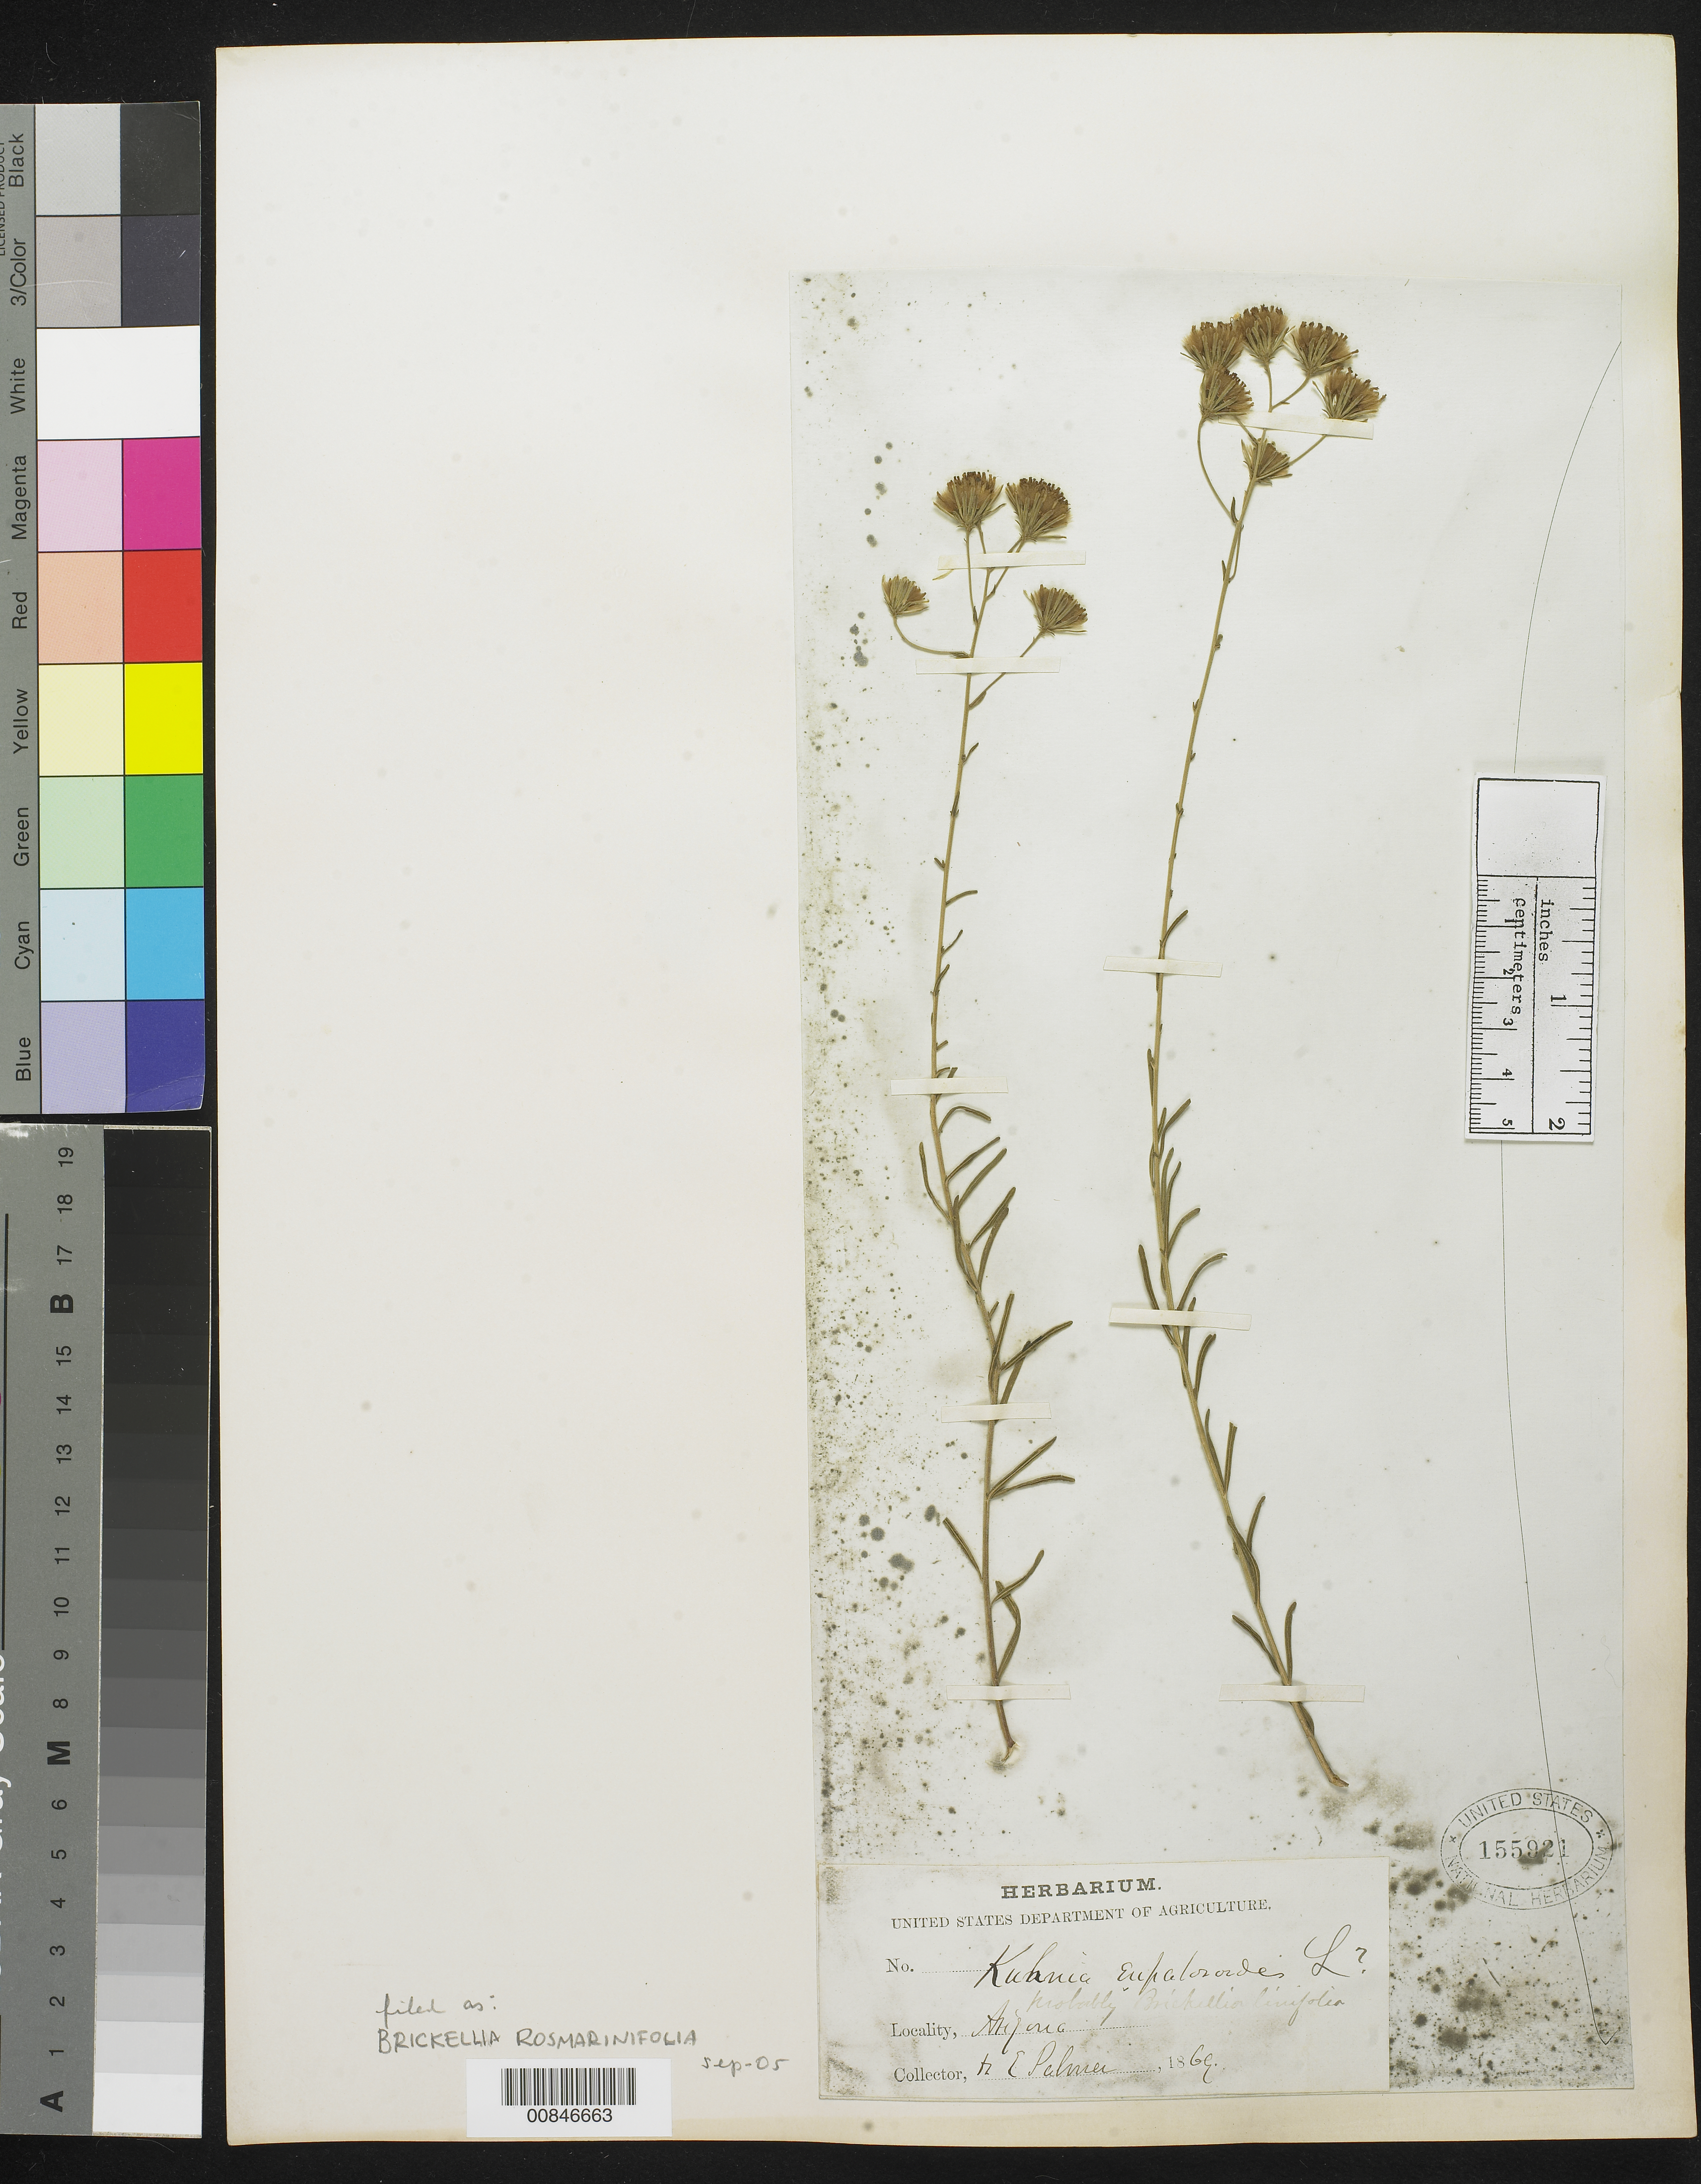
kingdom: Plantae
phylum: Tracheophyta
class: Magnoliopsida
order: Asterales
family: Asteraceae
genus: Brickellia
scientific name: Brickellia rosmarinifolia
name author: (Vent.) W.A. Weber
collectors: E. Palmer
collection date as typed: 1869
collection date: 1869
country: United States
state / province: Arizona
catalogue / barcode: US 155921